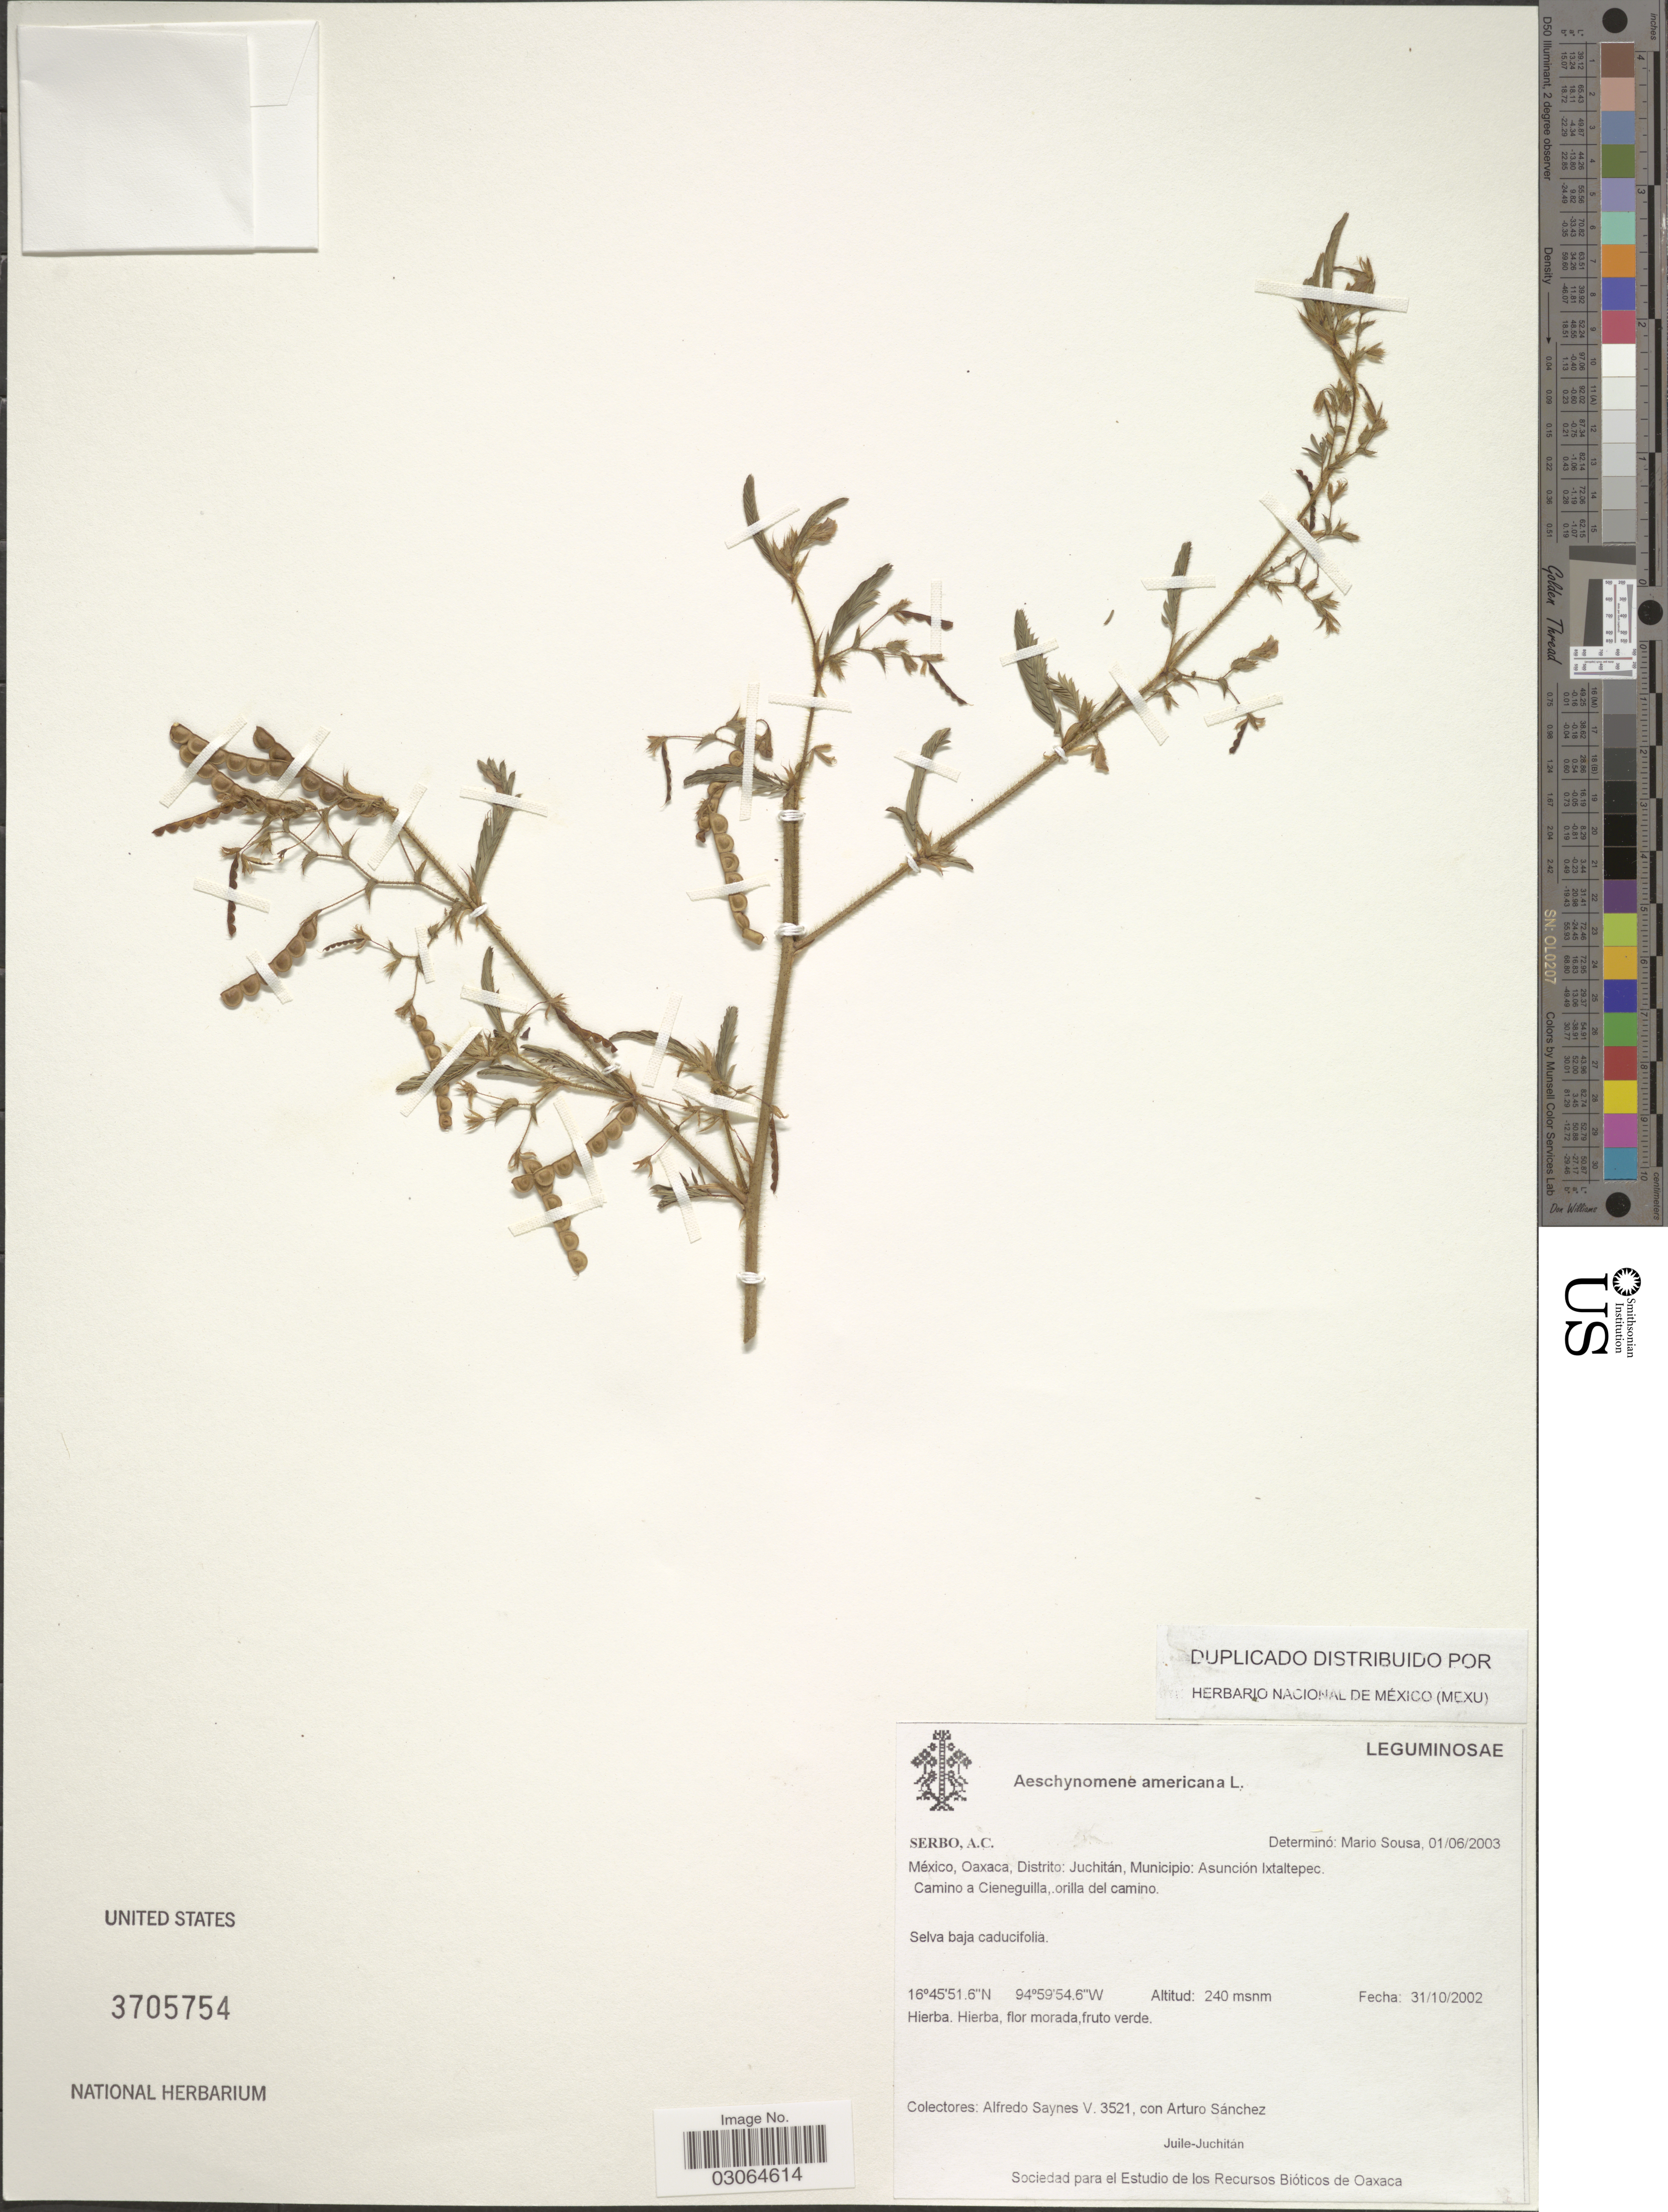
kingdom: Plantae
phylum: Tracheophyta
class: Magnoliopsida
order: Fabales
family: Fabaceae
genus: Aeschynomene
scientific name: Aeschynomene americana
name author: L.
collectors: A. Saynes & A. Sánchez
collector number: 3521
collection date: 2002-10-31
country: Mexico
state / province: Oaxaca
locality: Distrito: Juchitán, Municipio: Asunción Ixaltepec. Camino a Cieneguilla, orilla del camino.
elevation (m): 240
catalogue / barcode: US 3705754